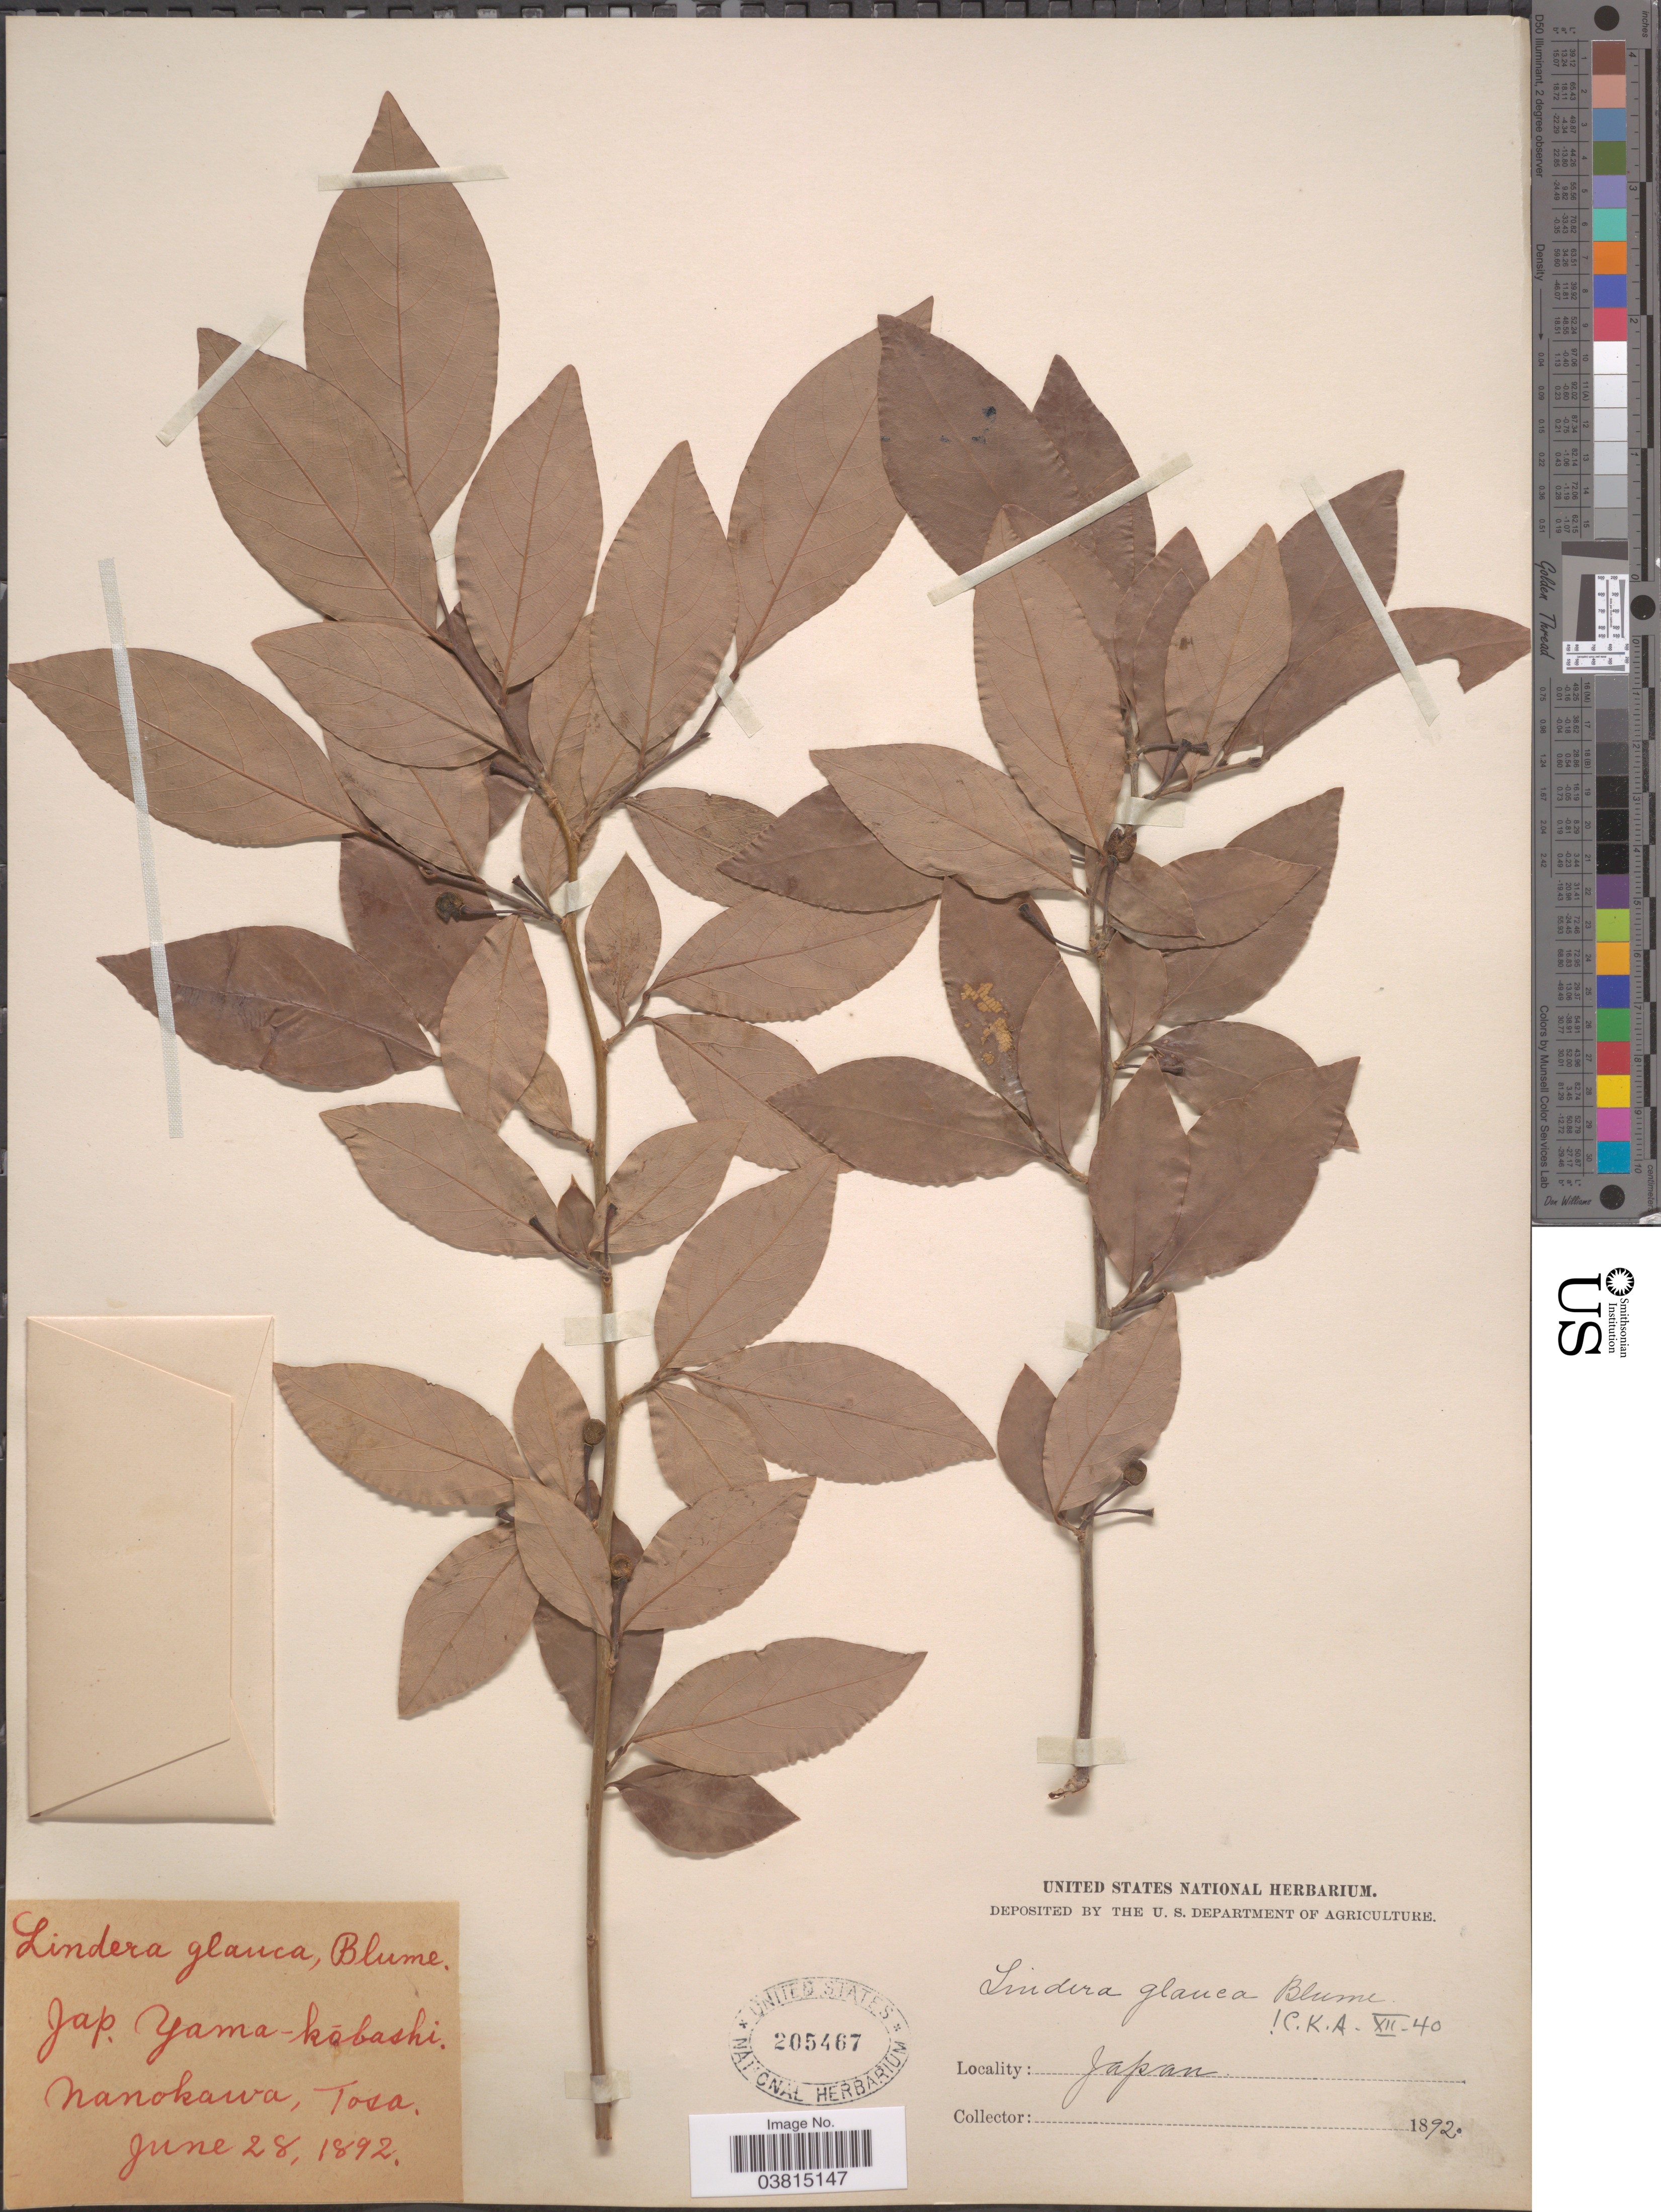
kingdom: Plantae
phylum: Tracheophyta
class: Magnoliopsida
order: Laurales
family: Lauraceae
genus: Lindera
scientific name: Lindera glauca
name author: (Siebold & Zucc.) Blume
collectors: T. Nanokawa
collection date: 1892-06-28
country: Japan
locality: Yama-kabashi.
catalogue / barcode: US 205467